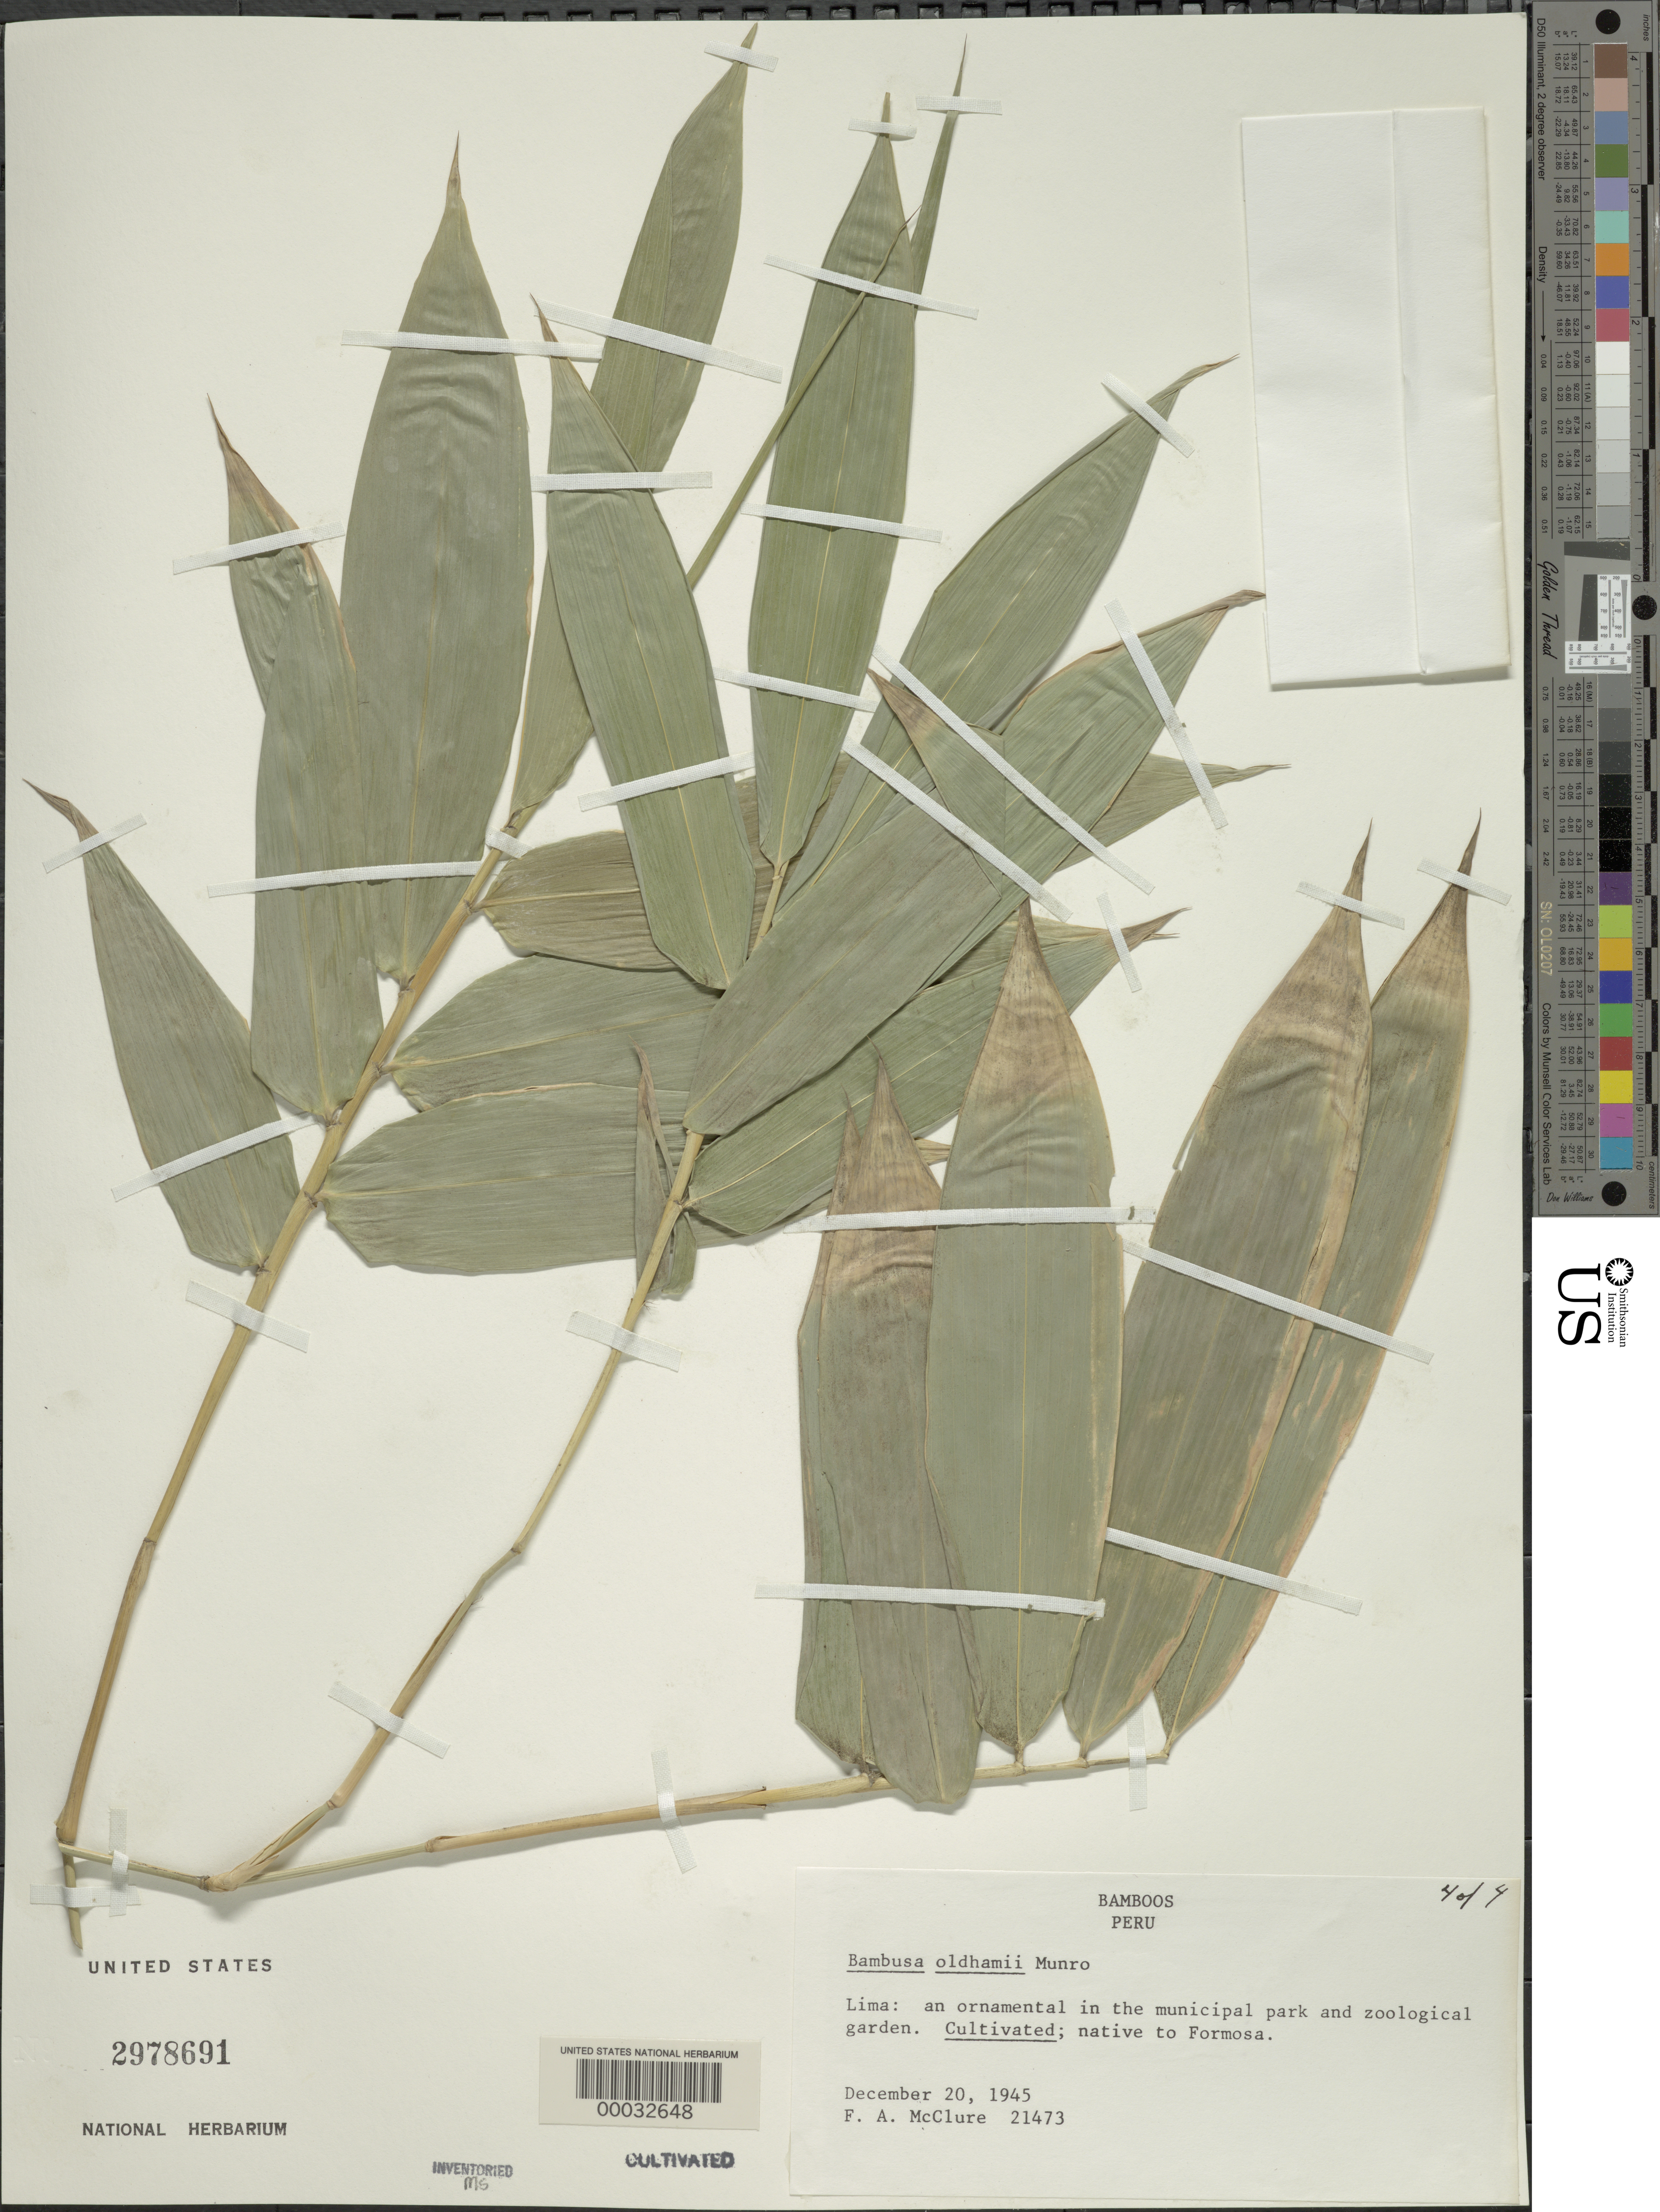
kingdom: Plantae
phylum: Tracheophyta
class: Liliopsida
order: Poales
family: Poaceae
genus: Bambusa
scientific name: Bambusa oldhamii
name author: Munro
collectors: F. A. McClure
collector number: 21473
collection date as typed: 20 Dec 1945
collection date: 1945-12-20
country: Peru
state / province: Lima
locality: Zoological garden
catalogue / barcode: US 2978691